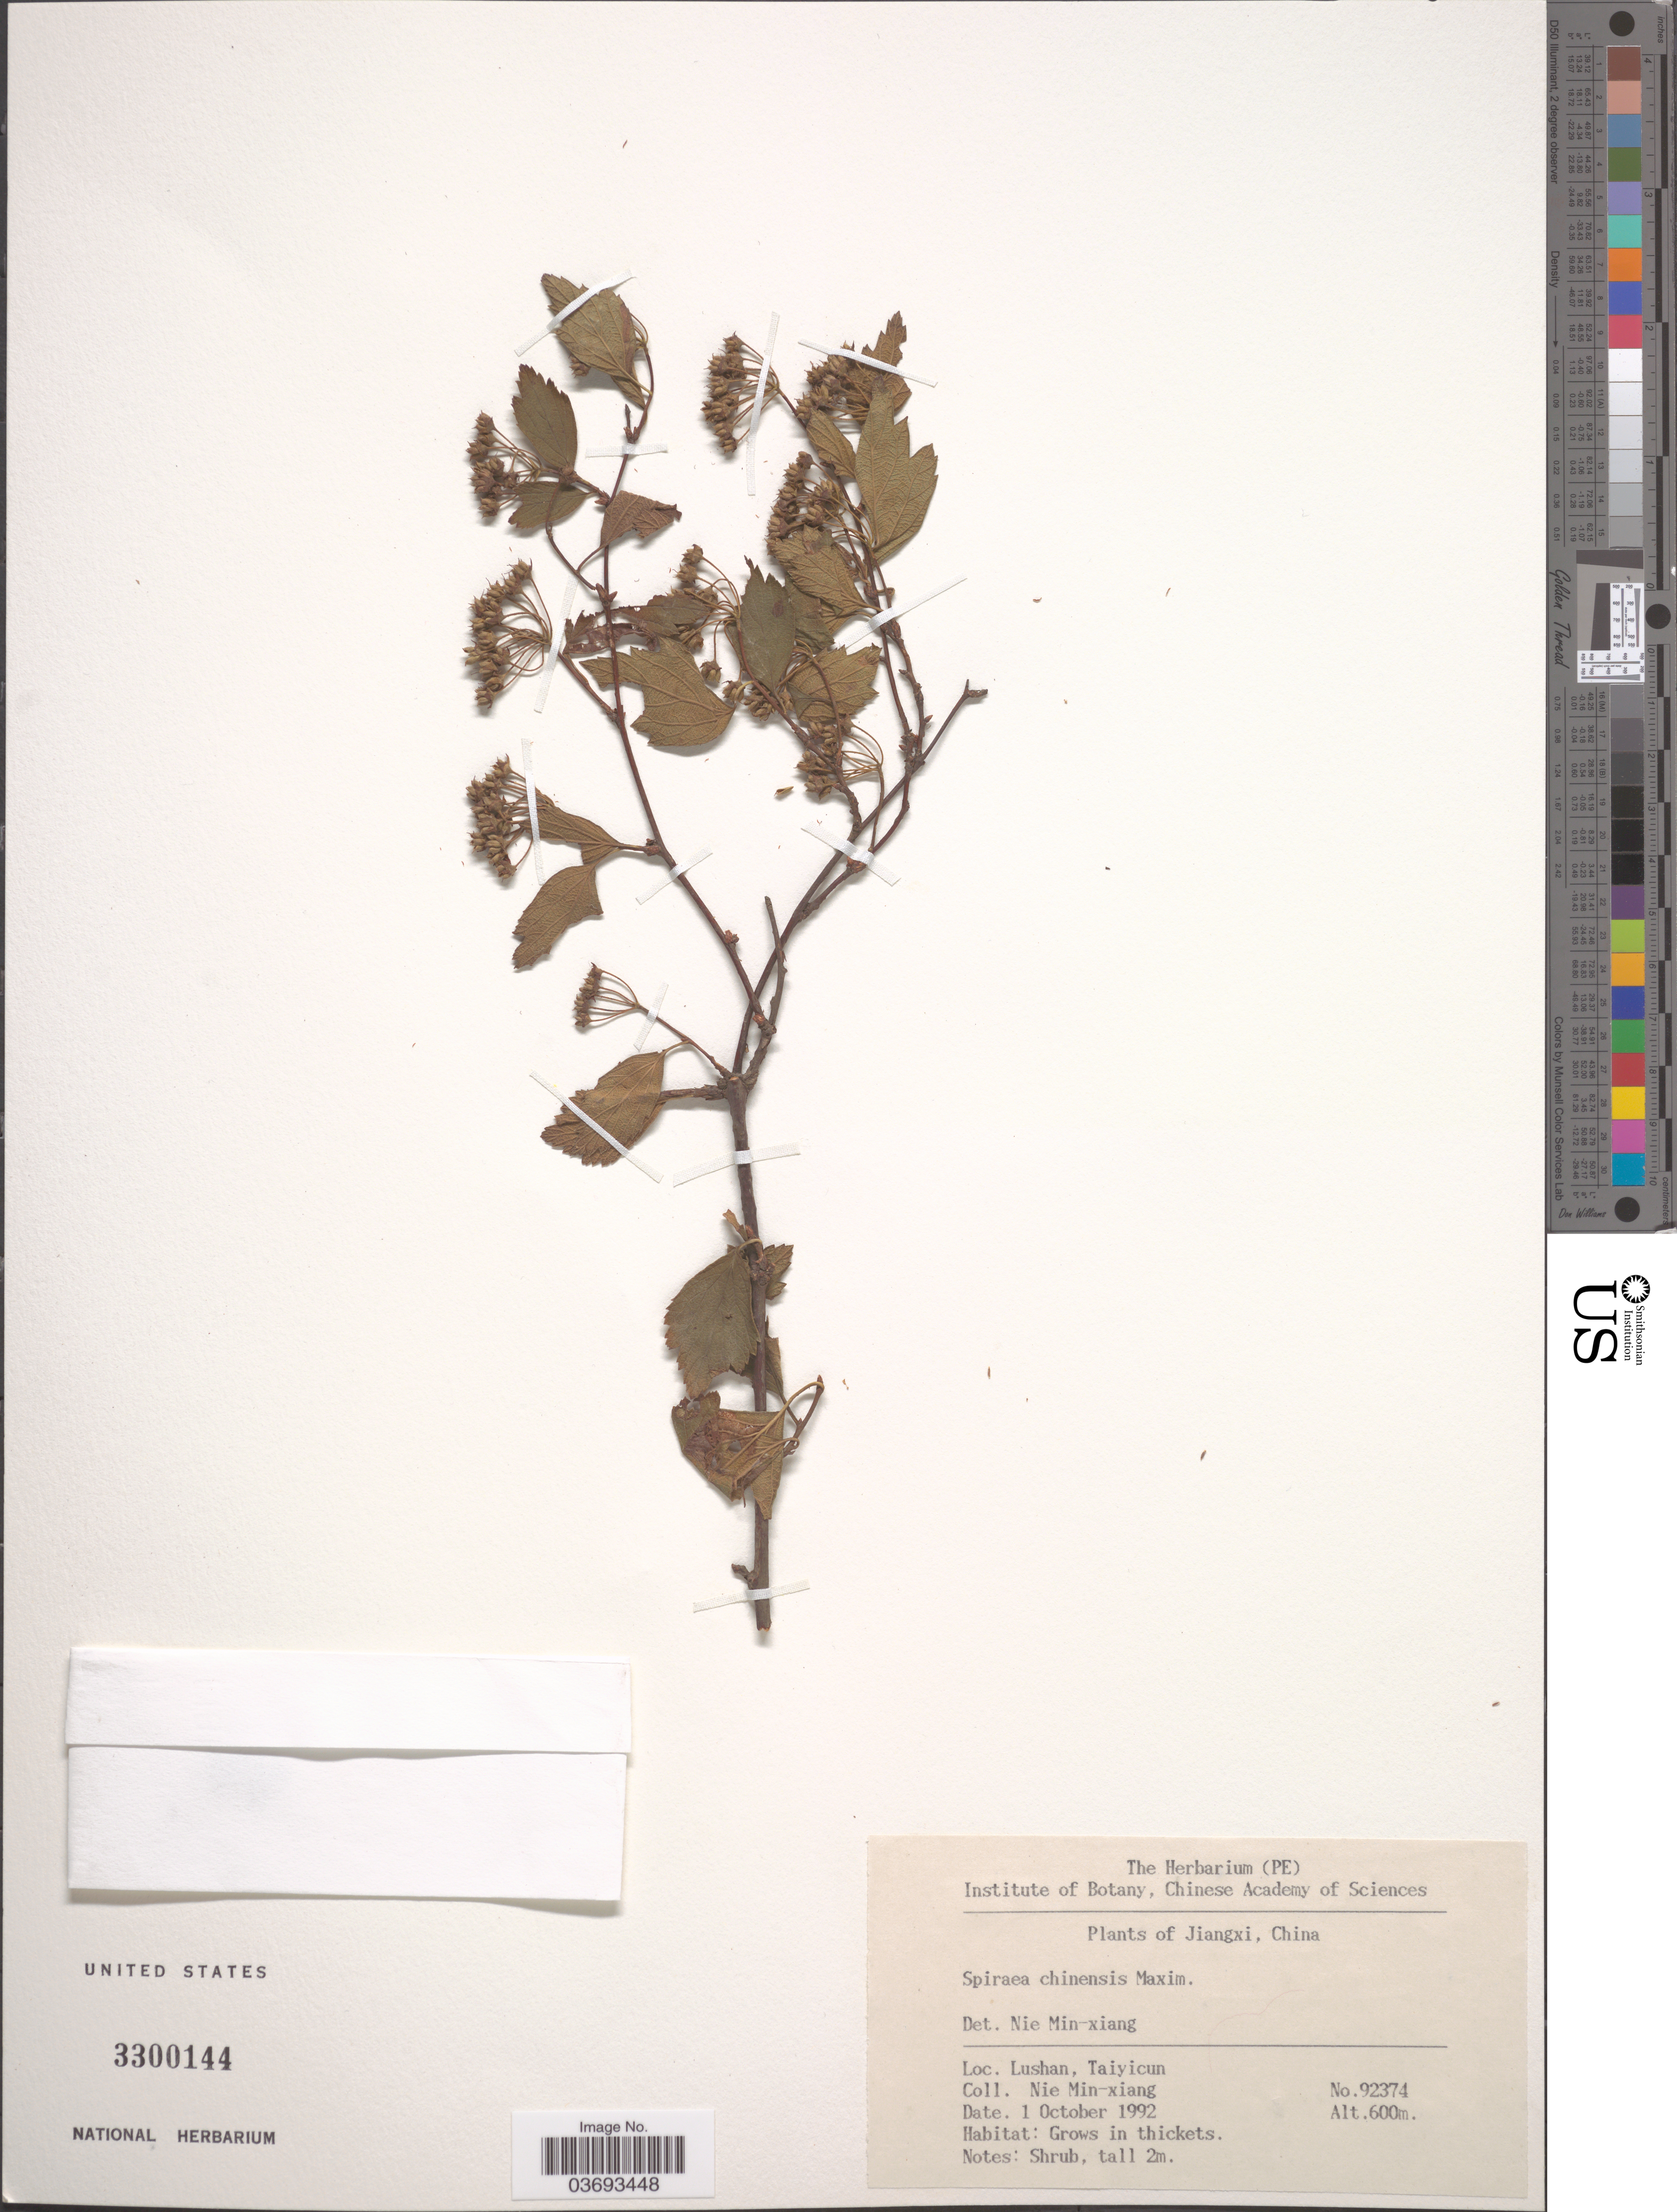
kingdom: Plantae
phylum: Tracheophyta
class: Magnoliopsida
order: Rosales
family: Rosaceae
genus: Spiraea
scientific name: Spiraea chinensis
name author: Maxim.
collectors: M. Nie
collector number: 92374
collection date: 1992-10-01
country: China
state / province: Jiangxi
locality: Lushan, Taiyicun.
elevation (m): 600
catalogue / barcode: US 3300144